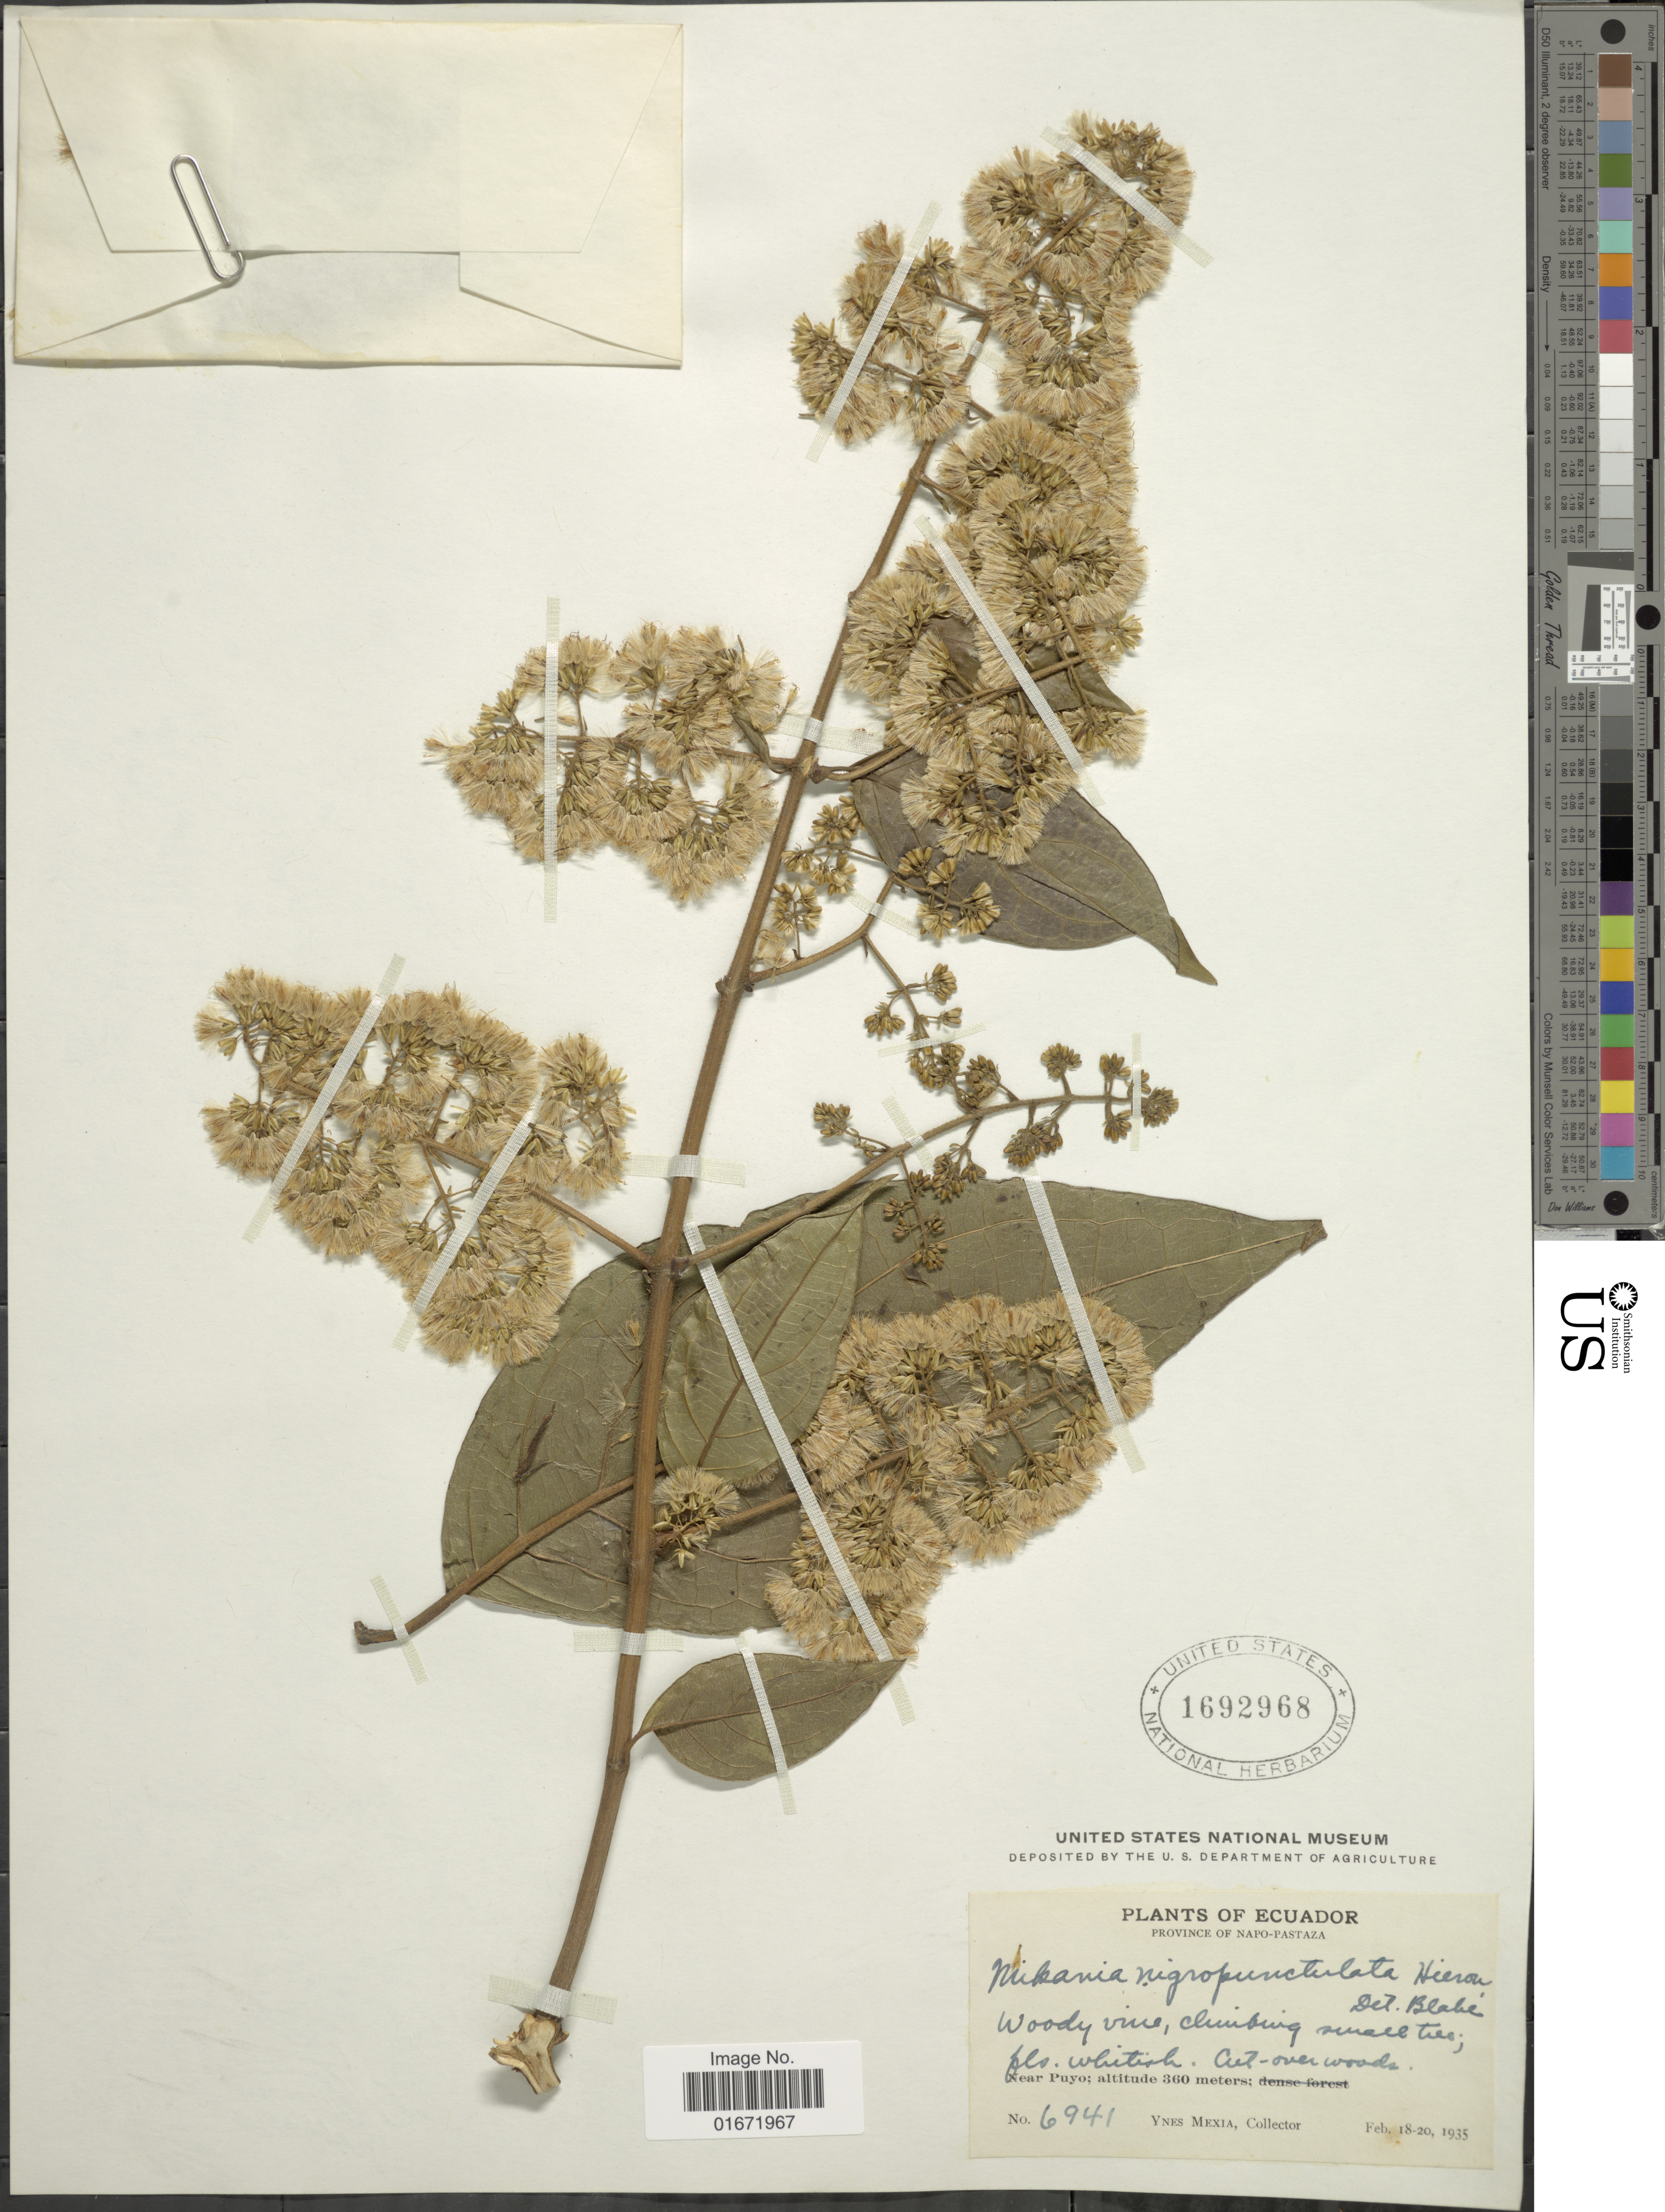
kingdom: Plantae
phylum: Tracheophyta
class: Magnoliopsida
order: Asterales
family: Asteraceae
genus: Mikania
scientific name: Mikania nigropunctulata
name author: Hieron.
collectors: Y. Mexia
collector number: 6941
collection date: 1935-02-18/1935-02-20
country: Ecuador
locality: Province of Napo-Pastaza. Near Puyo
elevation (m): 360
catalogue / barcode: US 1692968